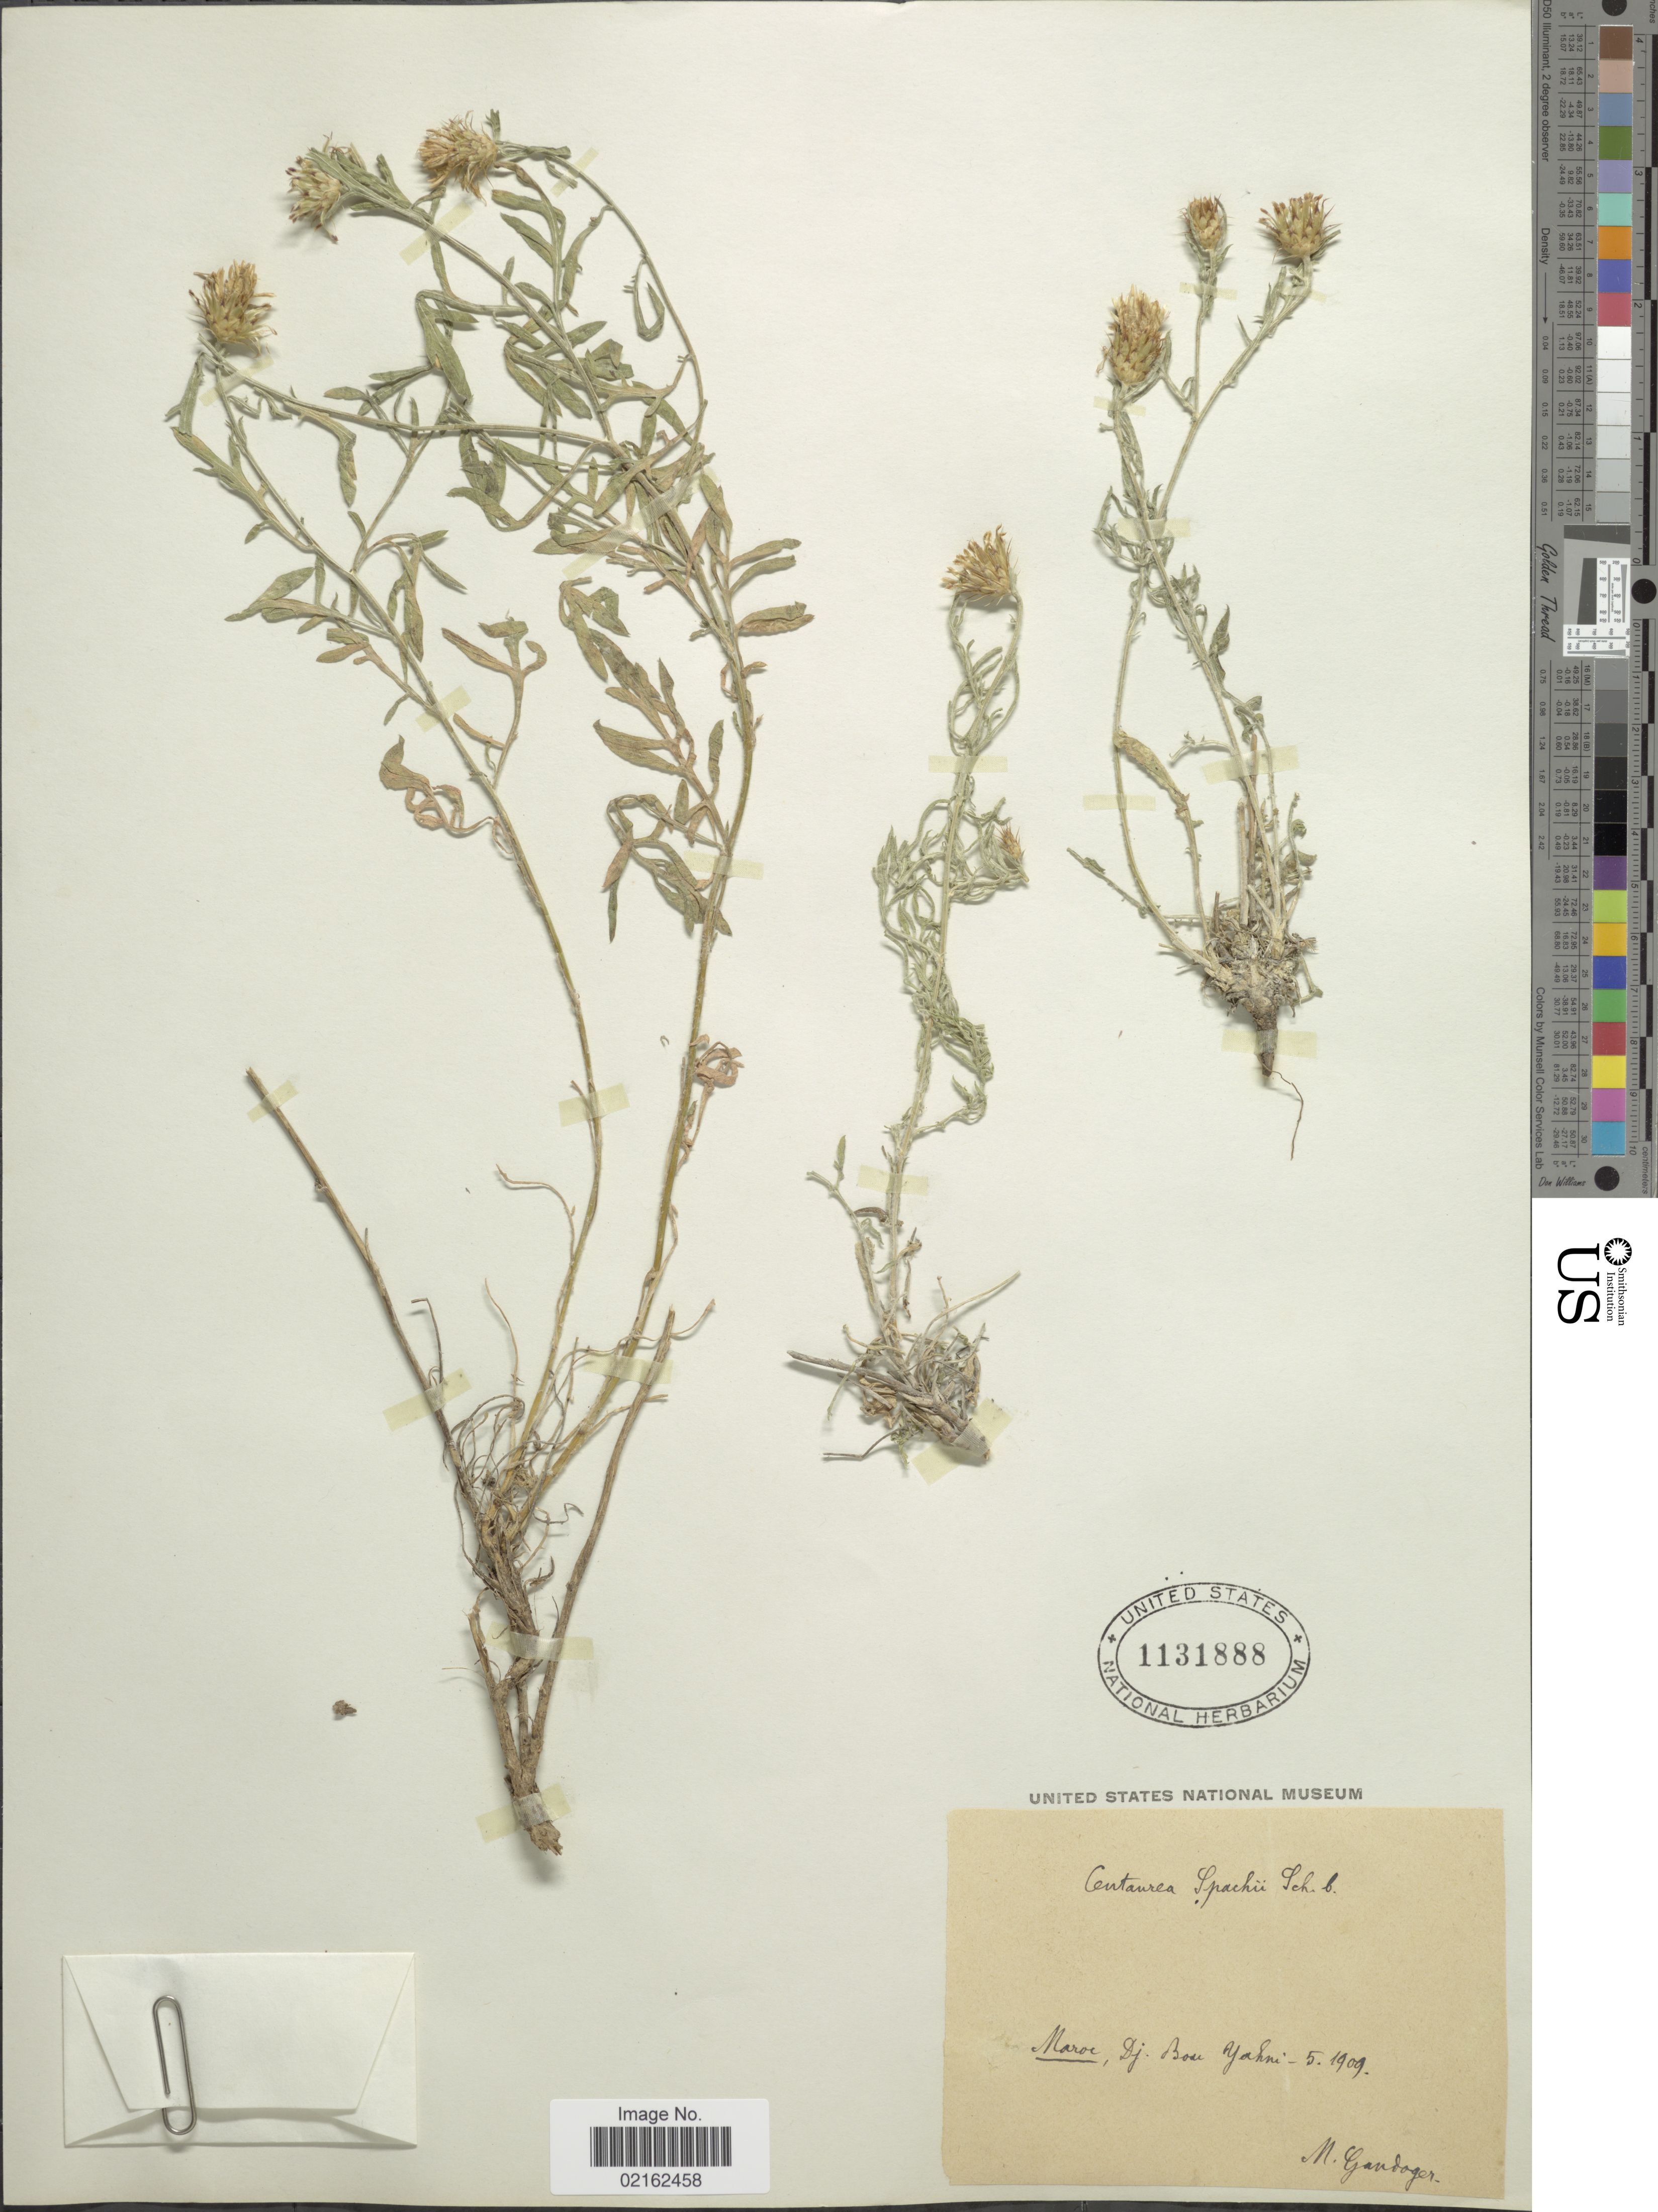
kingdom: Plantae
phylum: Tracheophyta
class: Magnoliopsida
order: Asterales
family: Asteraceae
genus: Centaurea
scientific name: Centaurea resupinata subsp. lagascae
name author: (Nyman) Fern. Casas & Sussana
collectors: M. Gandoger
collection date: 1909-05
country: Morocco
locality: Dj. Bou Yahni [interpreted]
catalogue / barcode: US 1131888